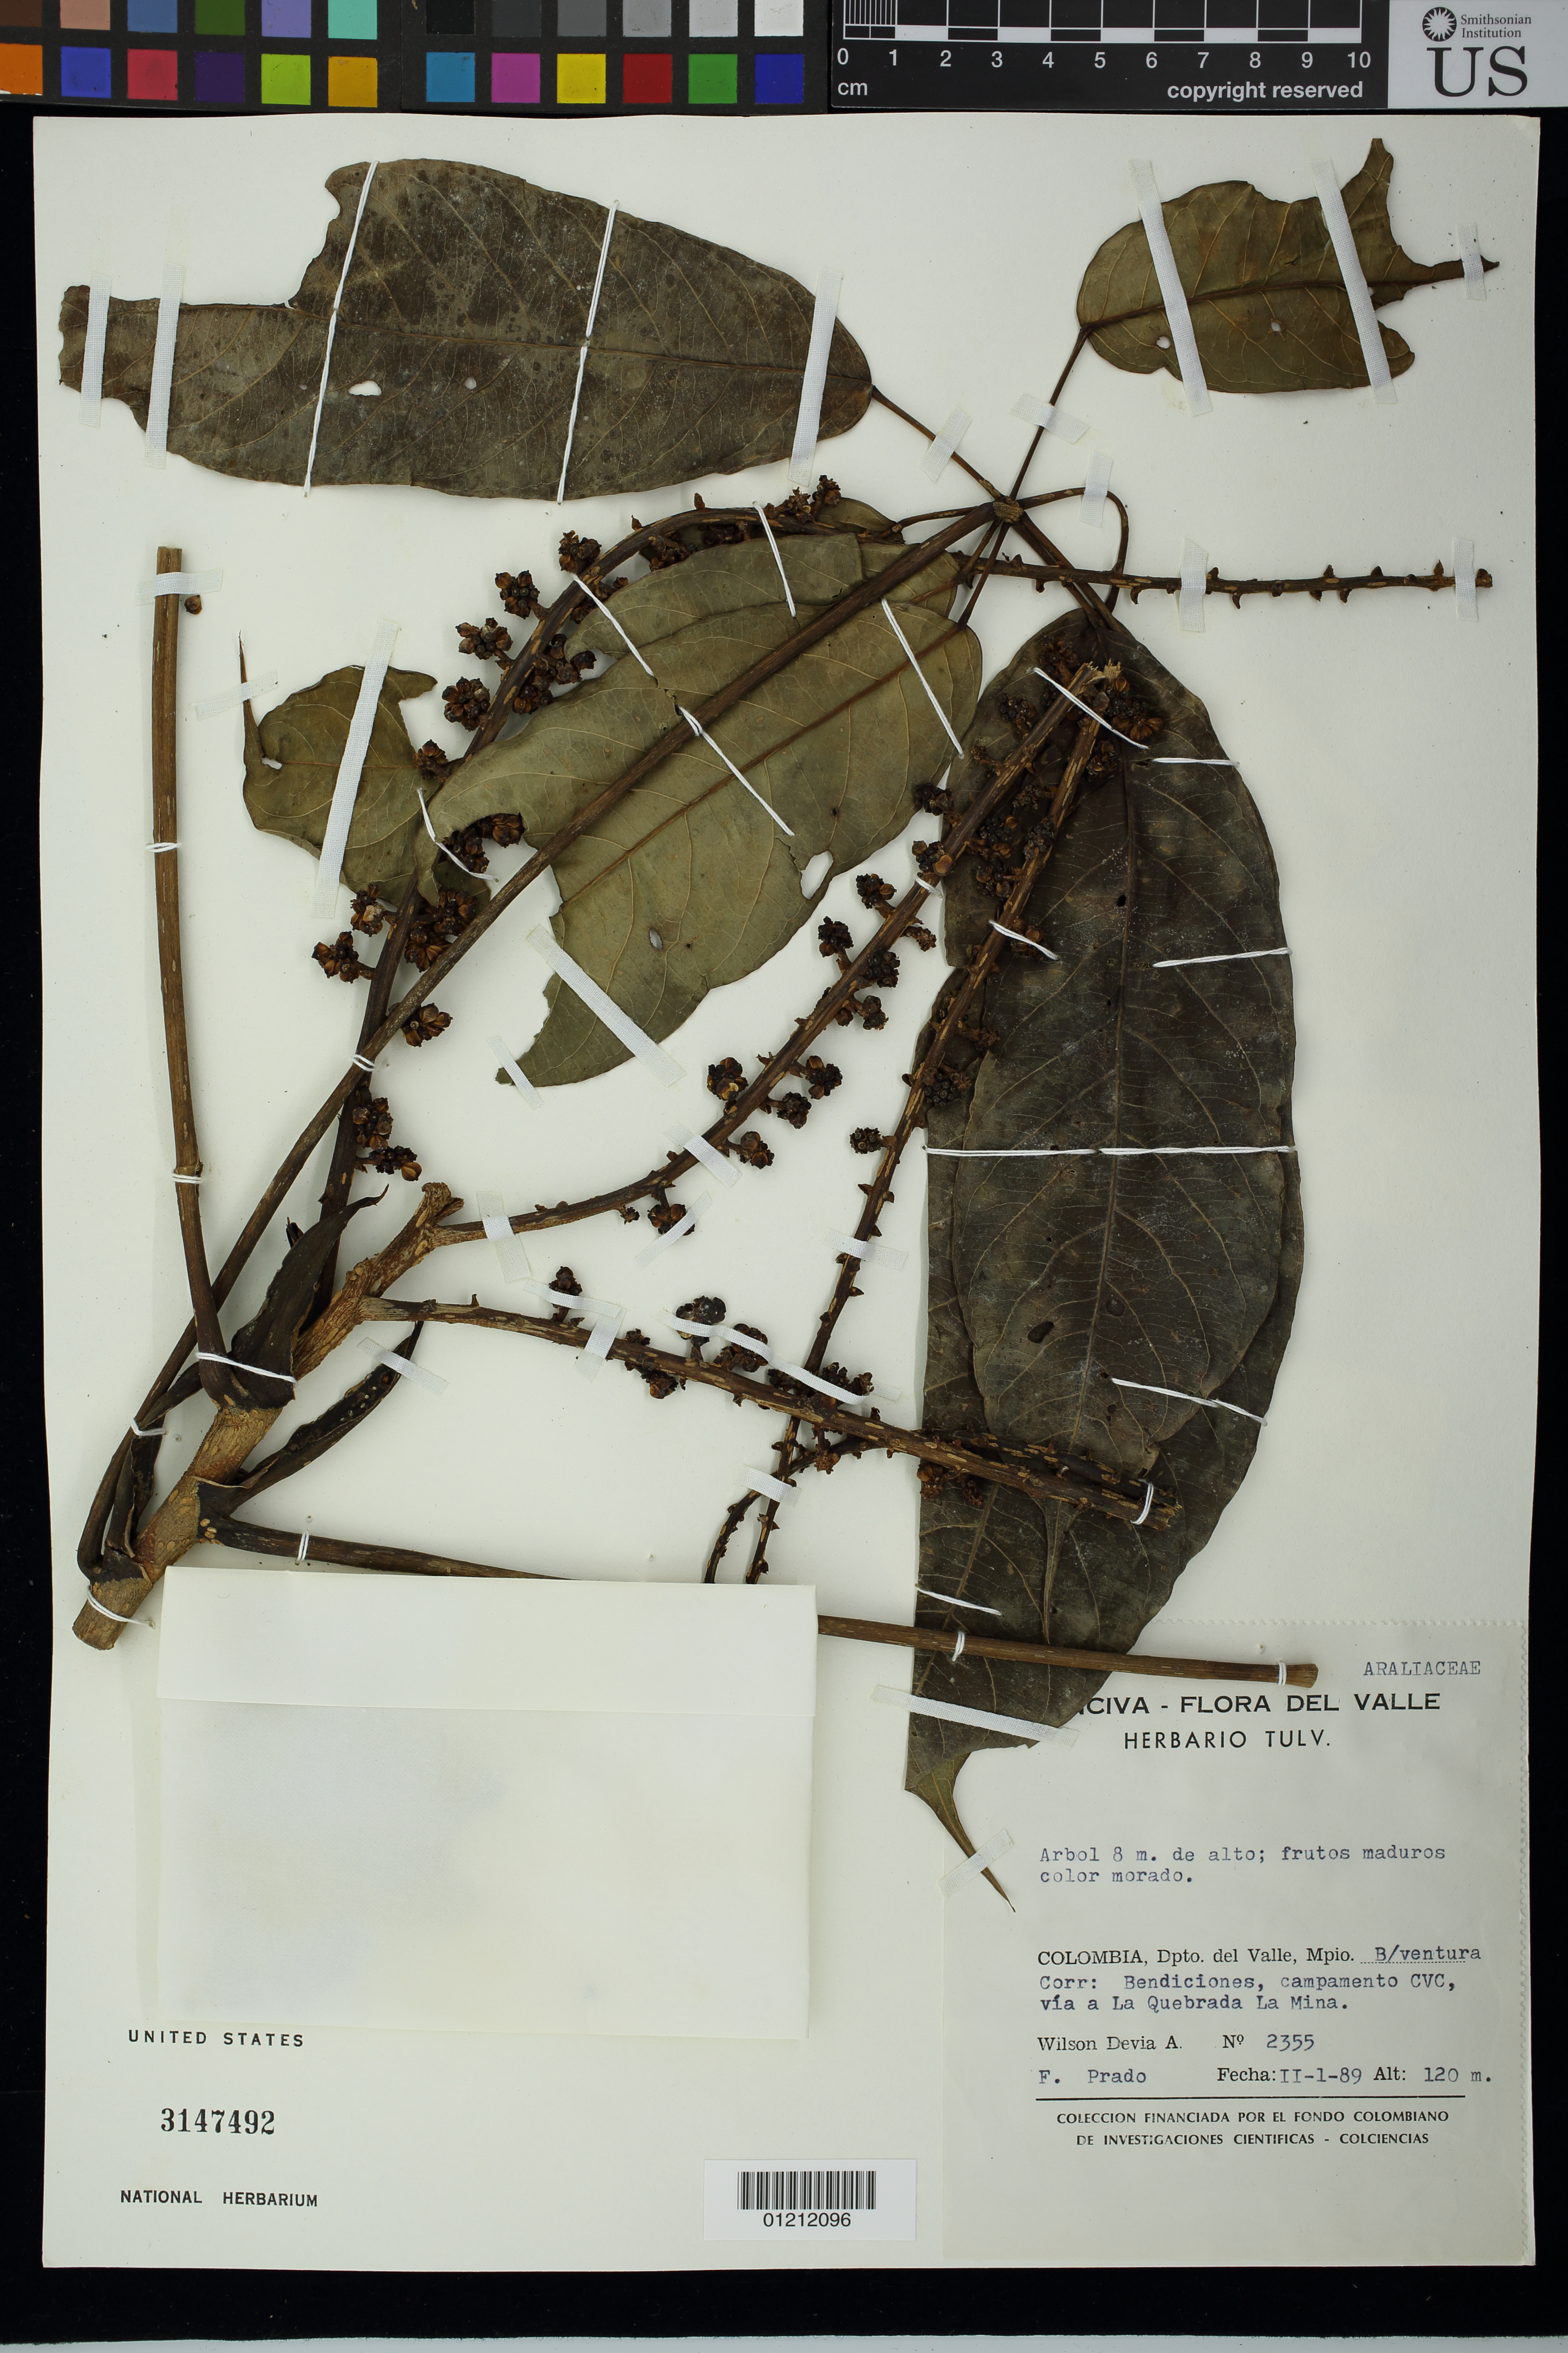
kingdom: Plantae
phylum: Tracheophyta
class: Magnoliopsida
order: Apiales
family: Araliaceae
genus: Schefflera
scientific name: Schefflera sp.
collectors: D. A. Wilson & F. Prado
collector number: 2355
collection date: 1989-02-01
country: Colombia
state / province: Valle del Cauca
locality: Depto. del Valle, Mpio. B/ventura, Corr: Bendiciones, campanento CVC, via a La Quebrada La Mina.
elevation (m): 120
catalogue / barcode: US 3147492